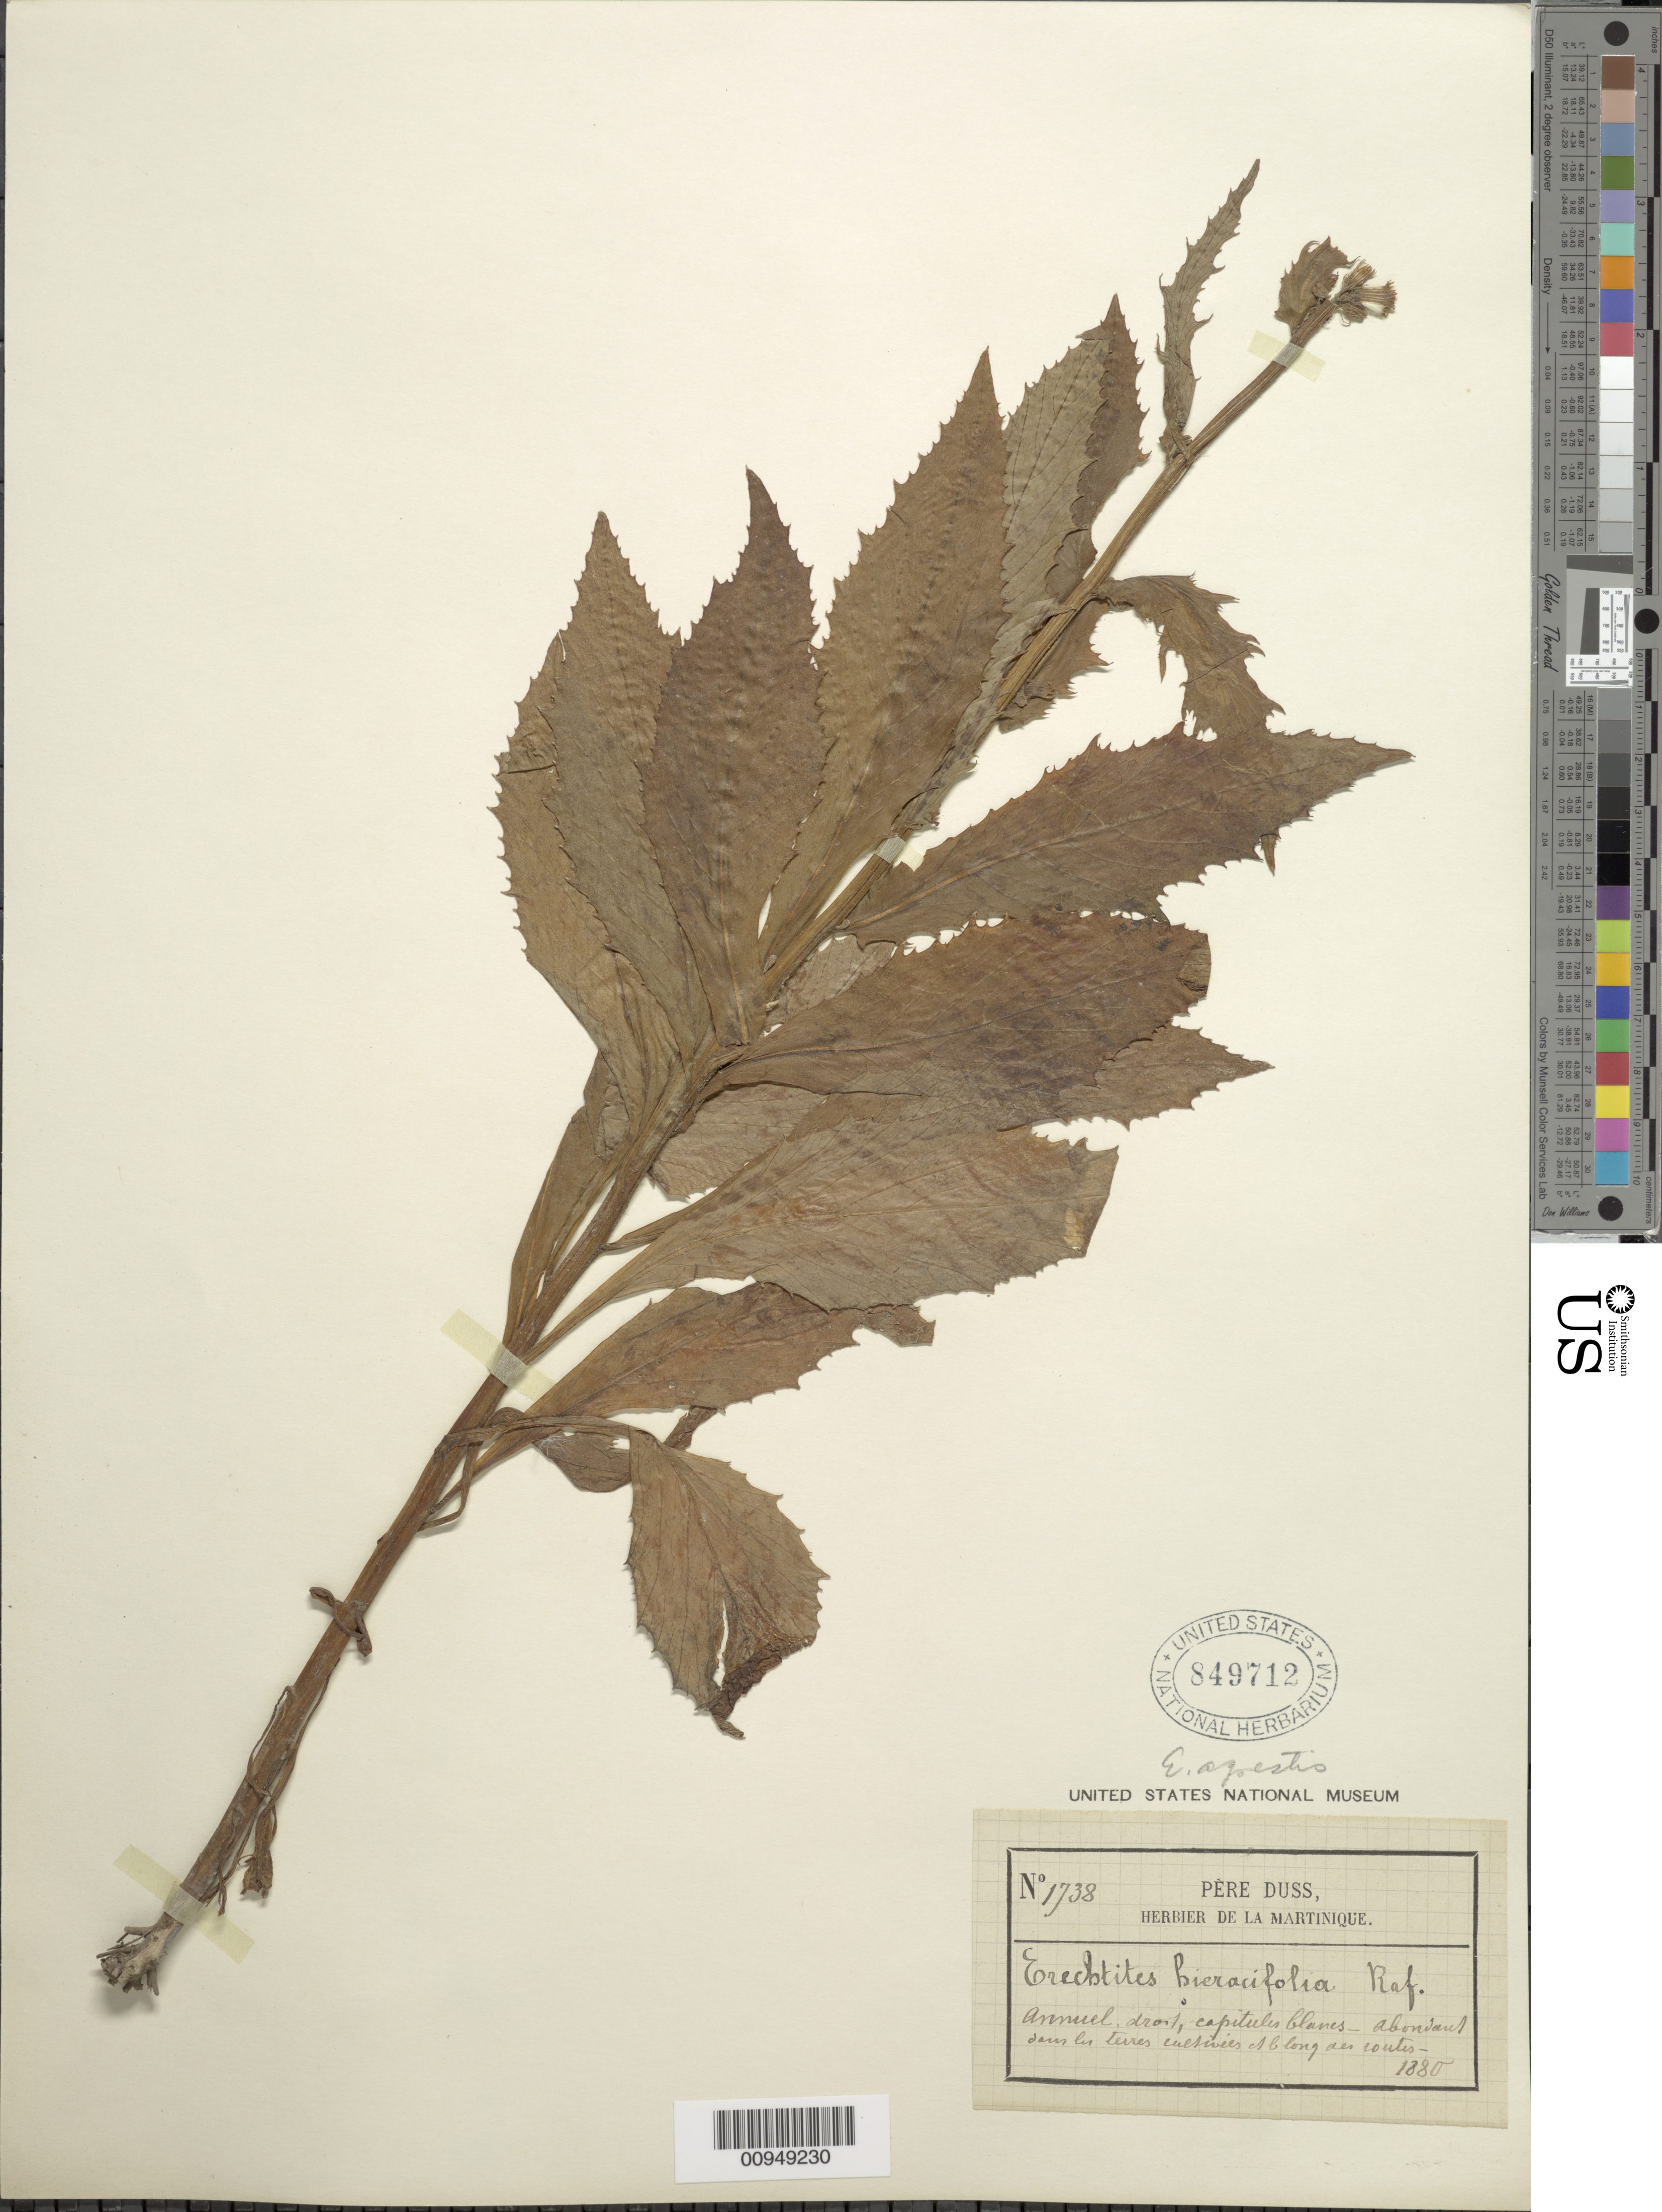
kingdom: Plantae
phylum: Tracheophyta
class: Magnoliopsida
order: Asterales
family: Asteraceae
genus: Erechtites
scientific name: Erechtites hieraciifolius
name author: (L.) Raf. ex DC.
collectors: Père Duss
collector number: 1738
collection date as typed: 1880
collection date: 1880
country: Martinique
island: Martinique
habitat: "dans les teres cultiveés et le long des routes"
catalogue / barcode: US 849712